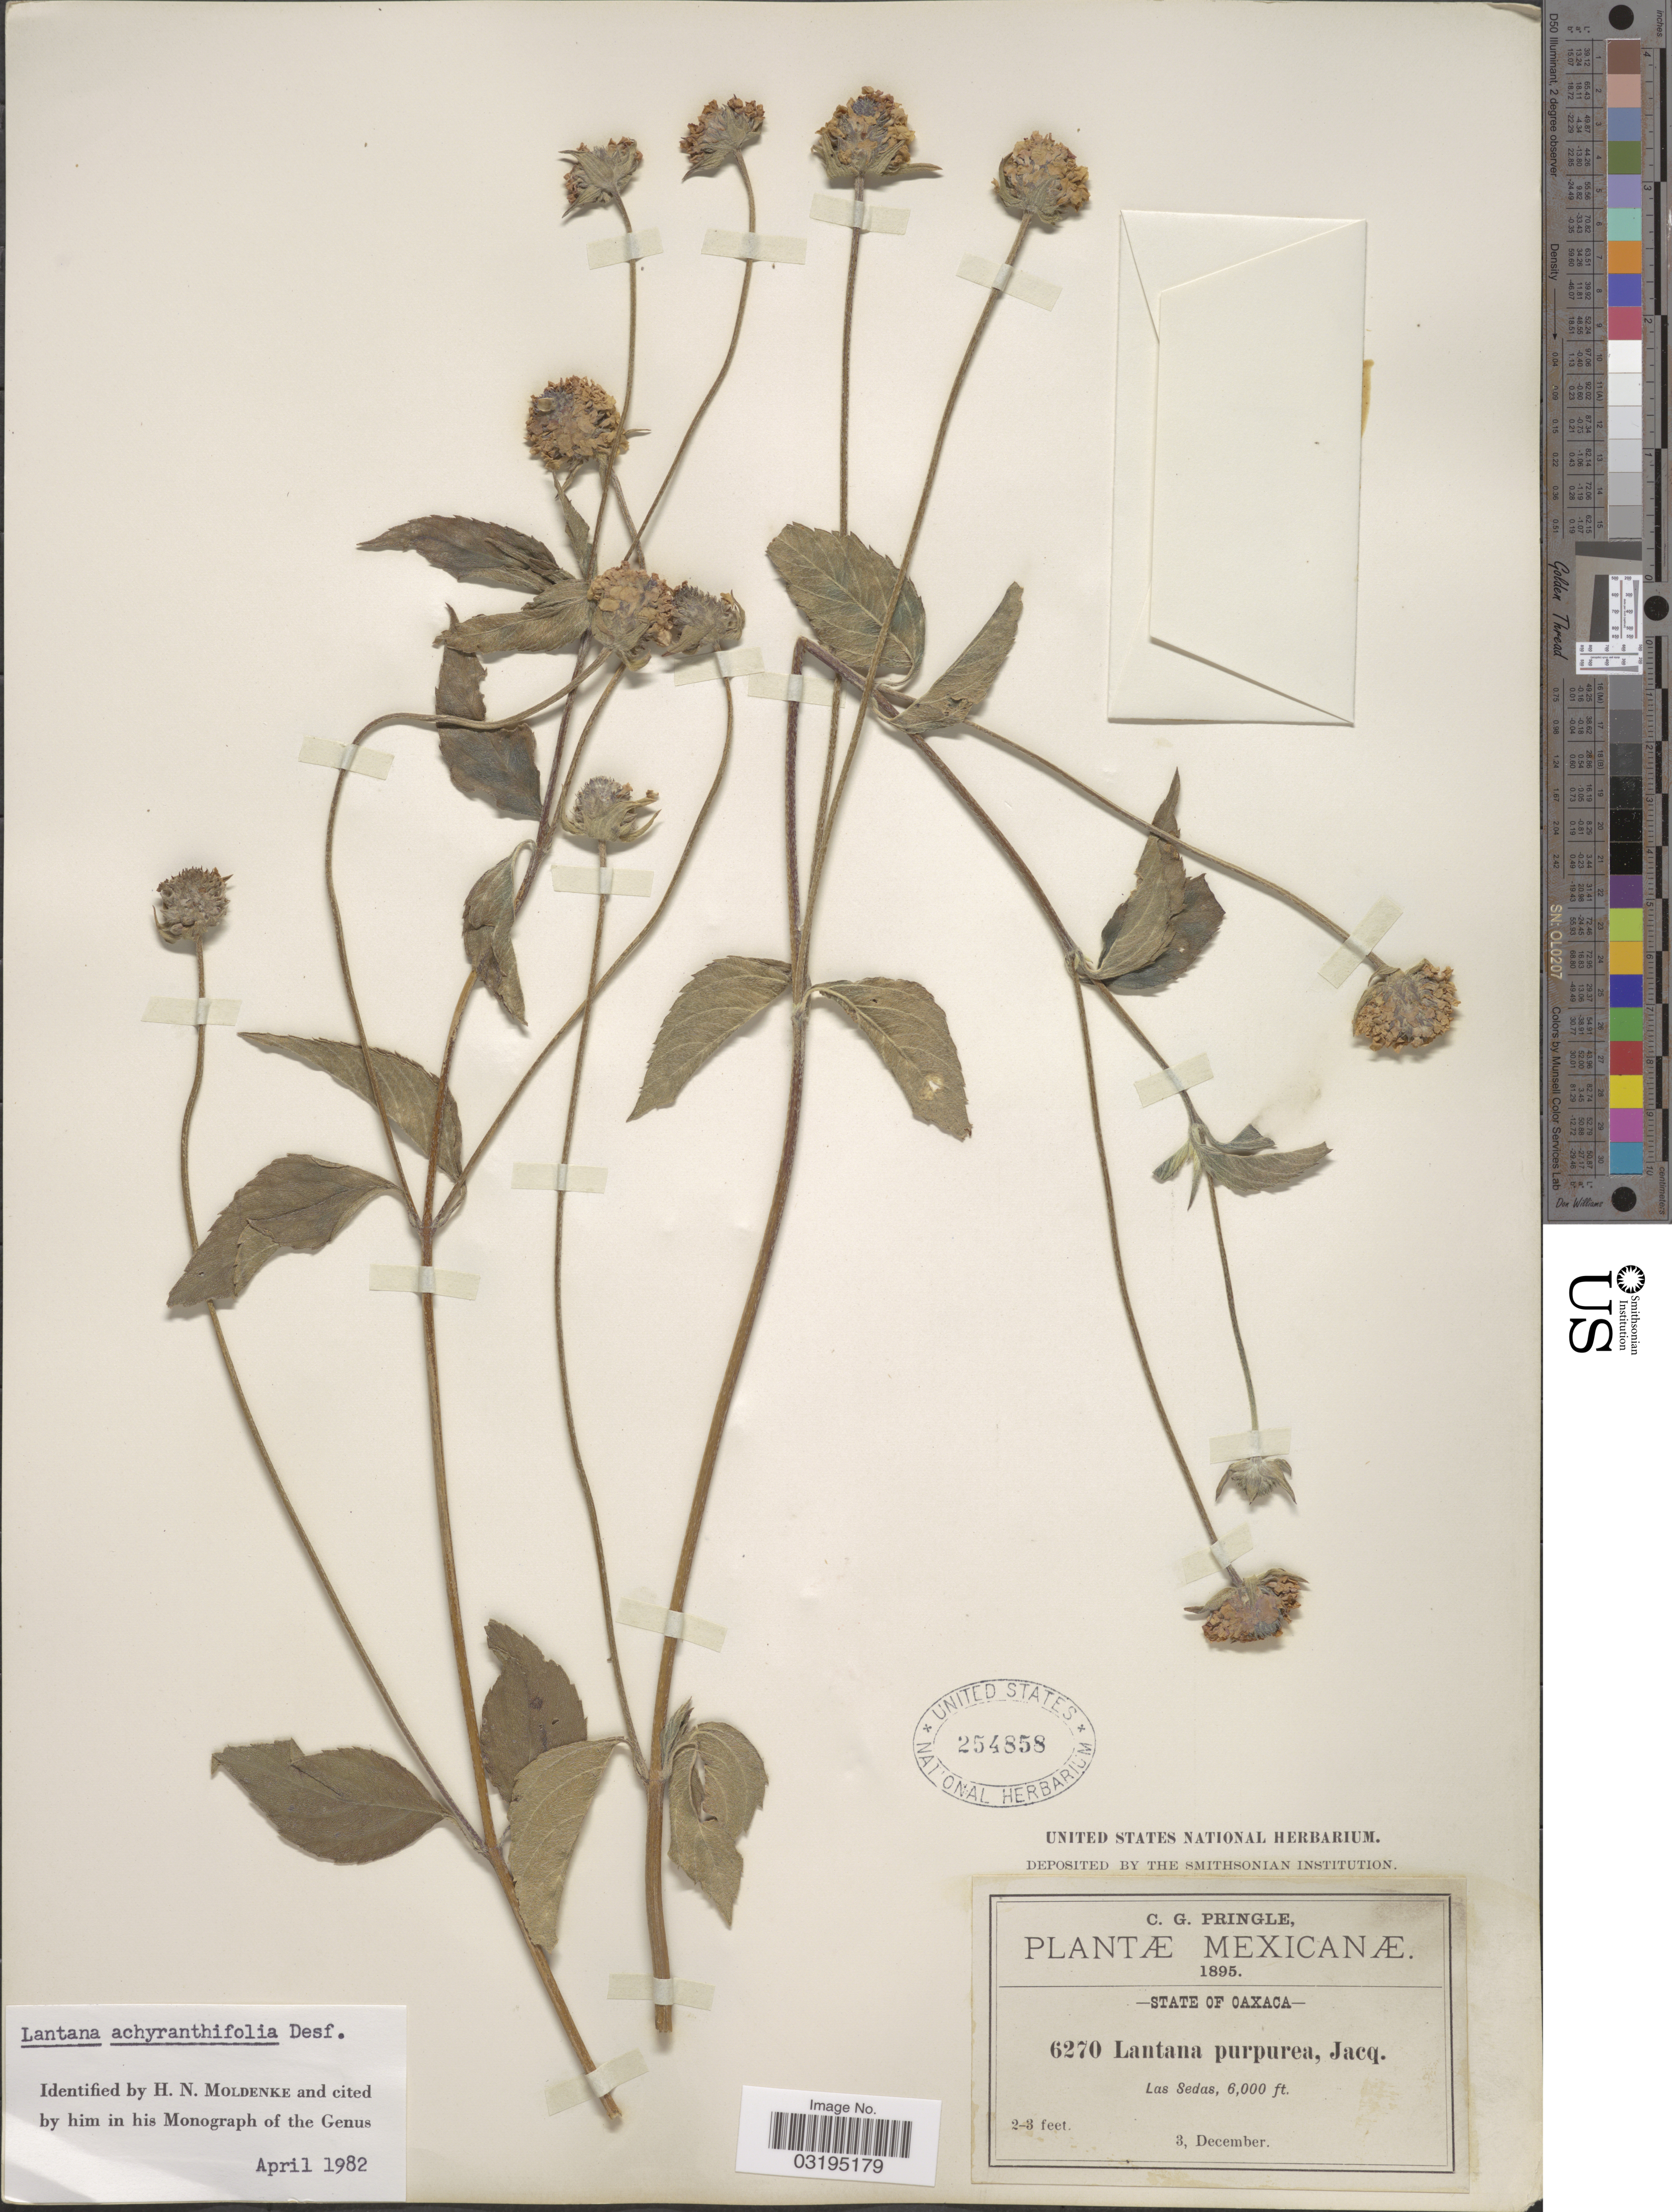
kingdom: Plantae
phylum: Tracheophyta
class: Magnoliopsida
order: Lamiales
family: Verbenaceae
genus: Lantana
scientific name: Lantana achyranthifolia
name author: Desf.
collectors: C. G. Pringle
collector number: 6270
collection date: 1895-12-03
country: Mexico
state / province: Oaxaca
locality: Las Sedas.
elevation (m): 1829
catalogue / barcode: US 254858